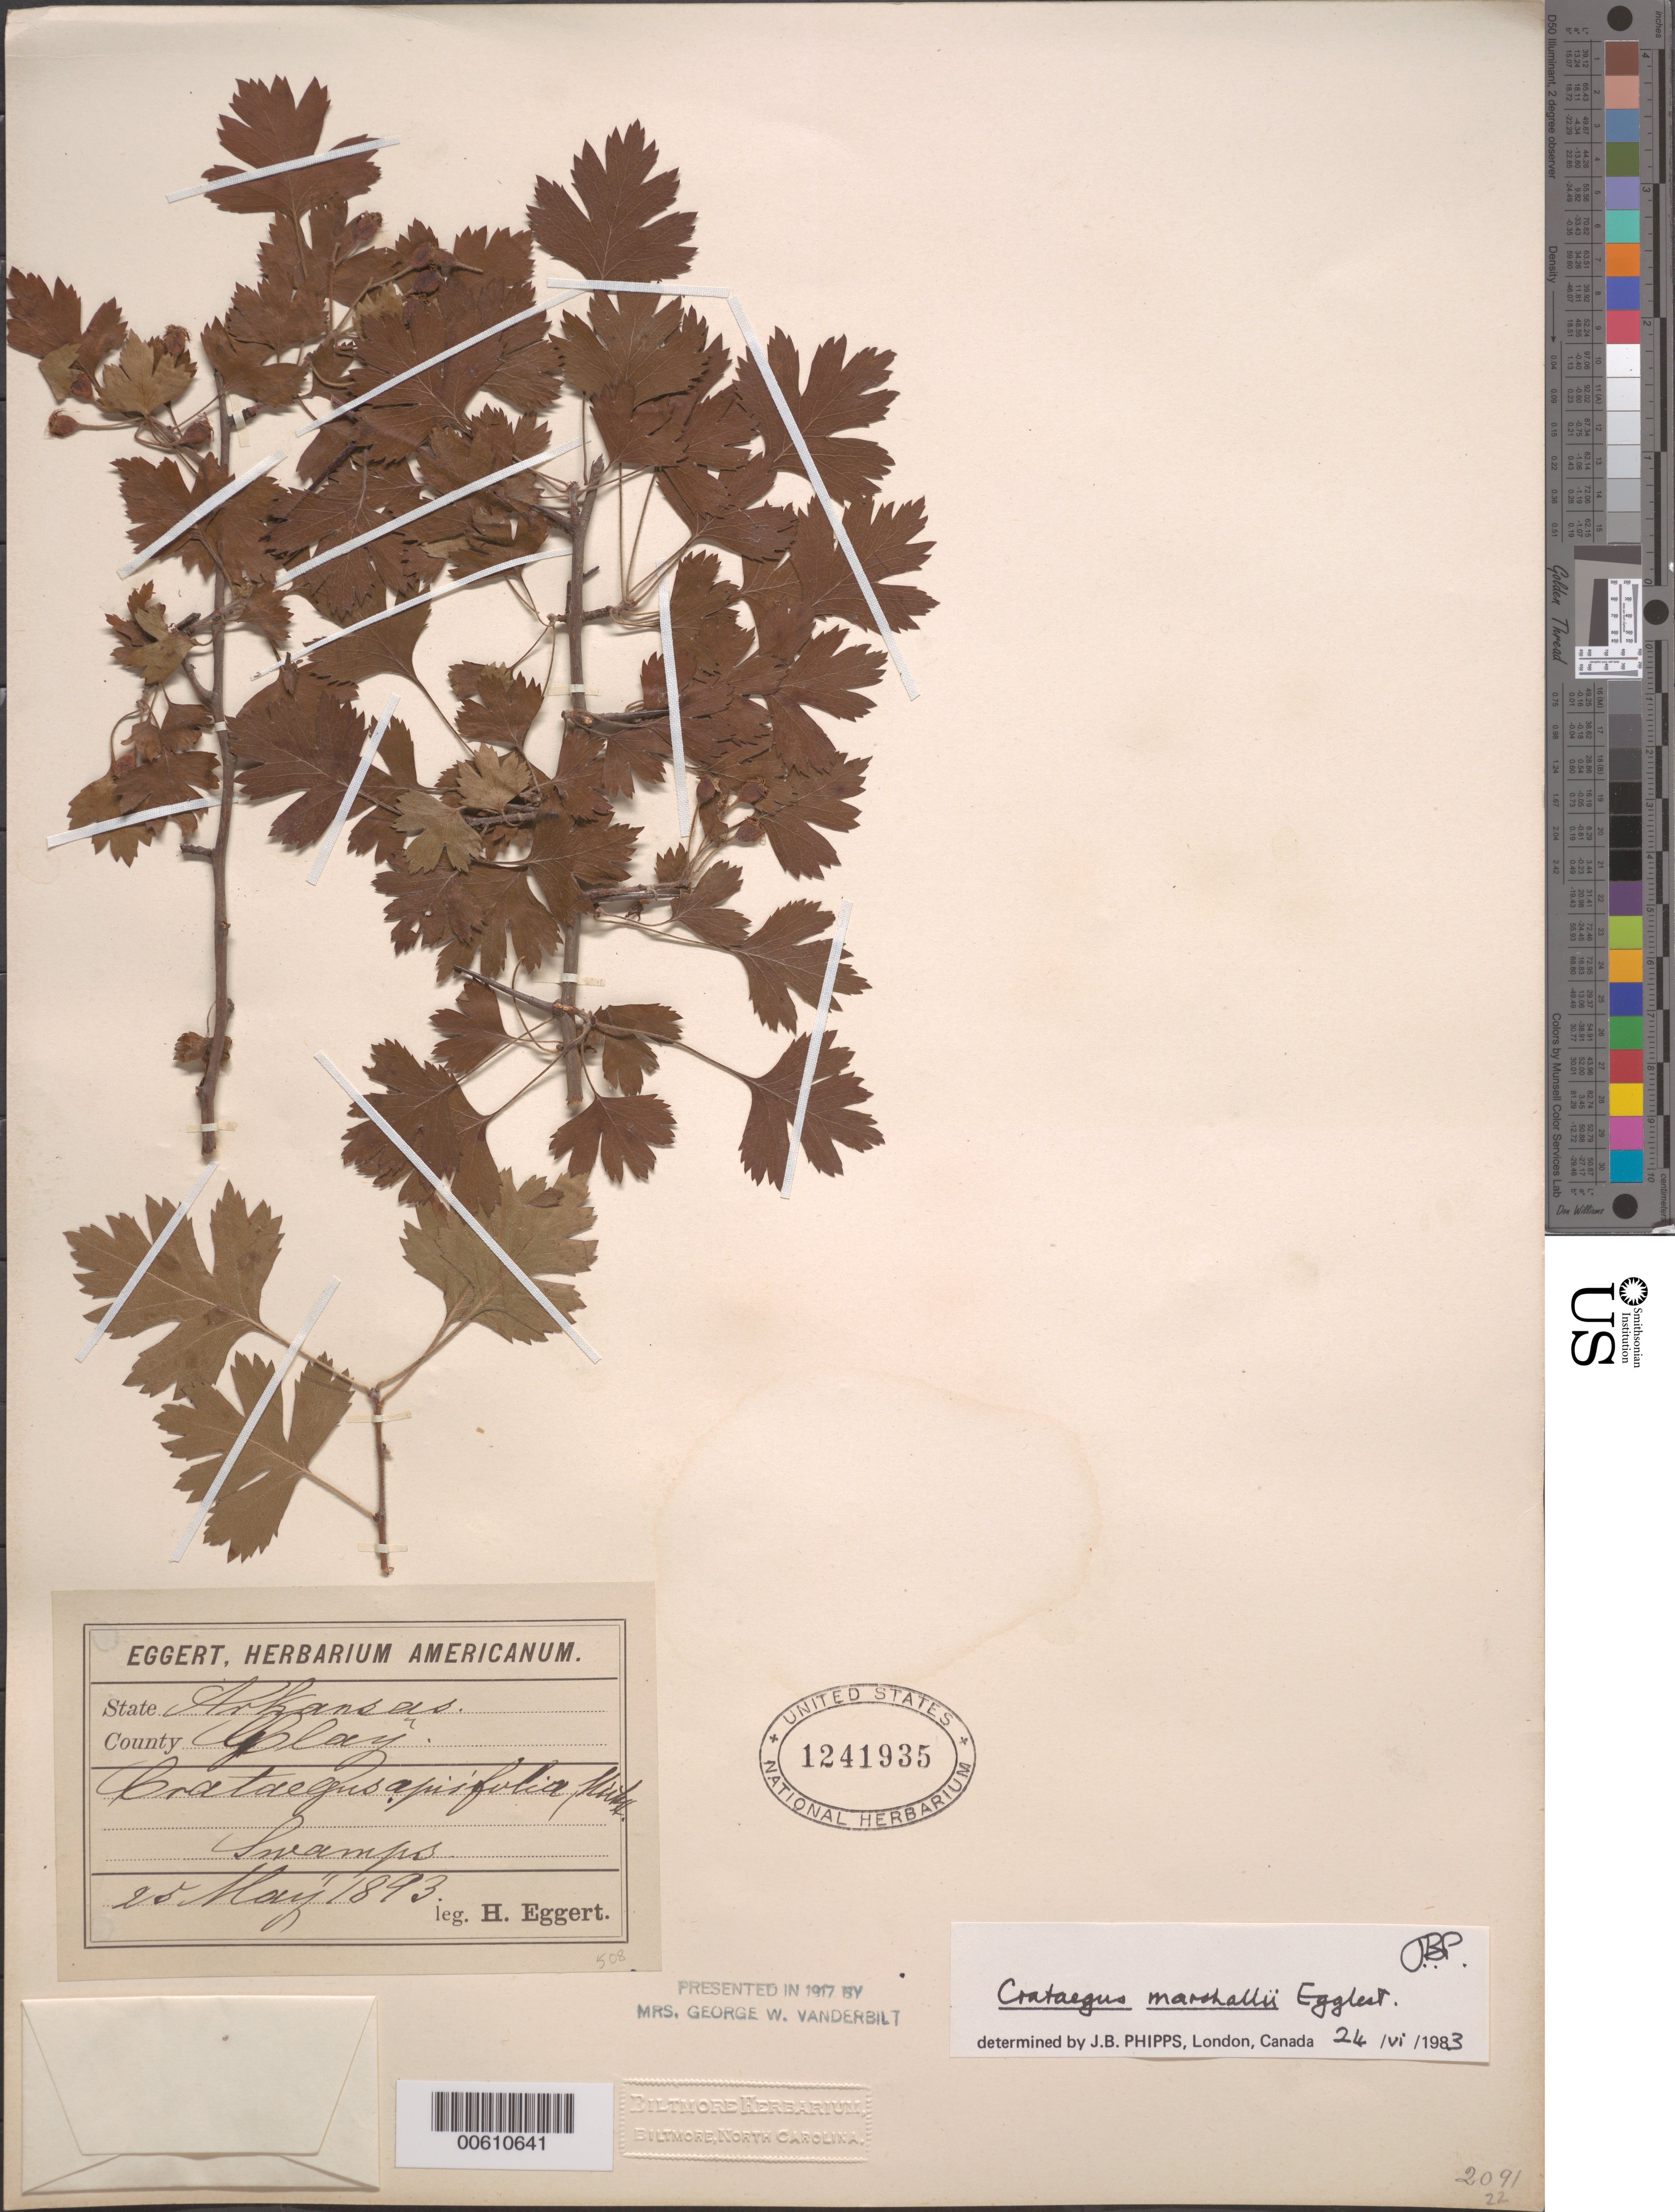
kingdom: Plantae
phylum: Tracheophyta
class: Magnoliopsida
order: Rosales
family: Rosaceae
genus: Crataegus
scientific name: Crataegus marshallii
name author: Eggl.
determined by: Phipps, James B., (UWO), University of Western Ontario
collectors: H. Eggert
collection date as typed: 25 May 1893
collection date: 1893-05-25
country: United States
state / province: Arkansas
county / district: Clay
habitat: Swamps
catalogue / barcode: US 1241935